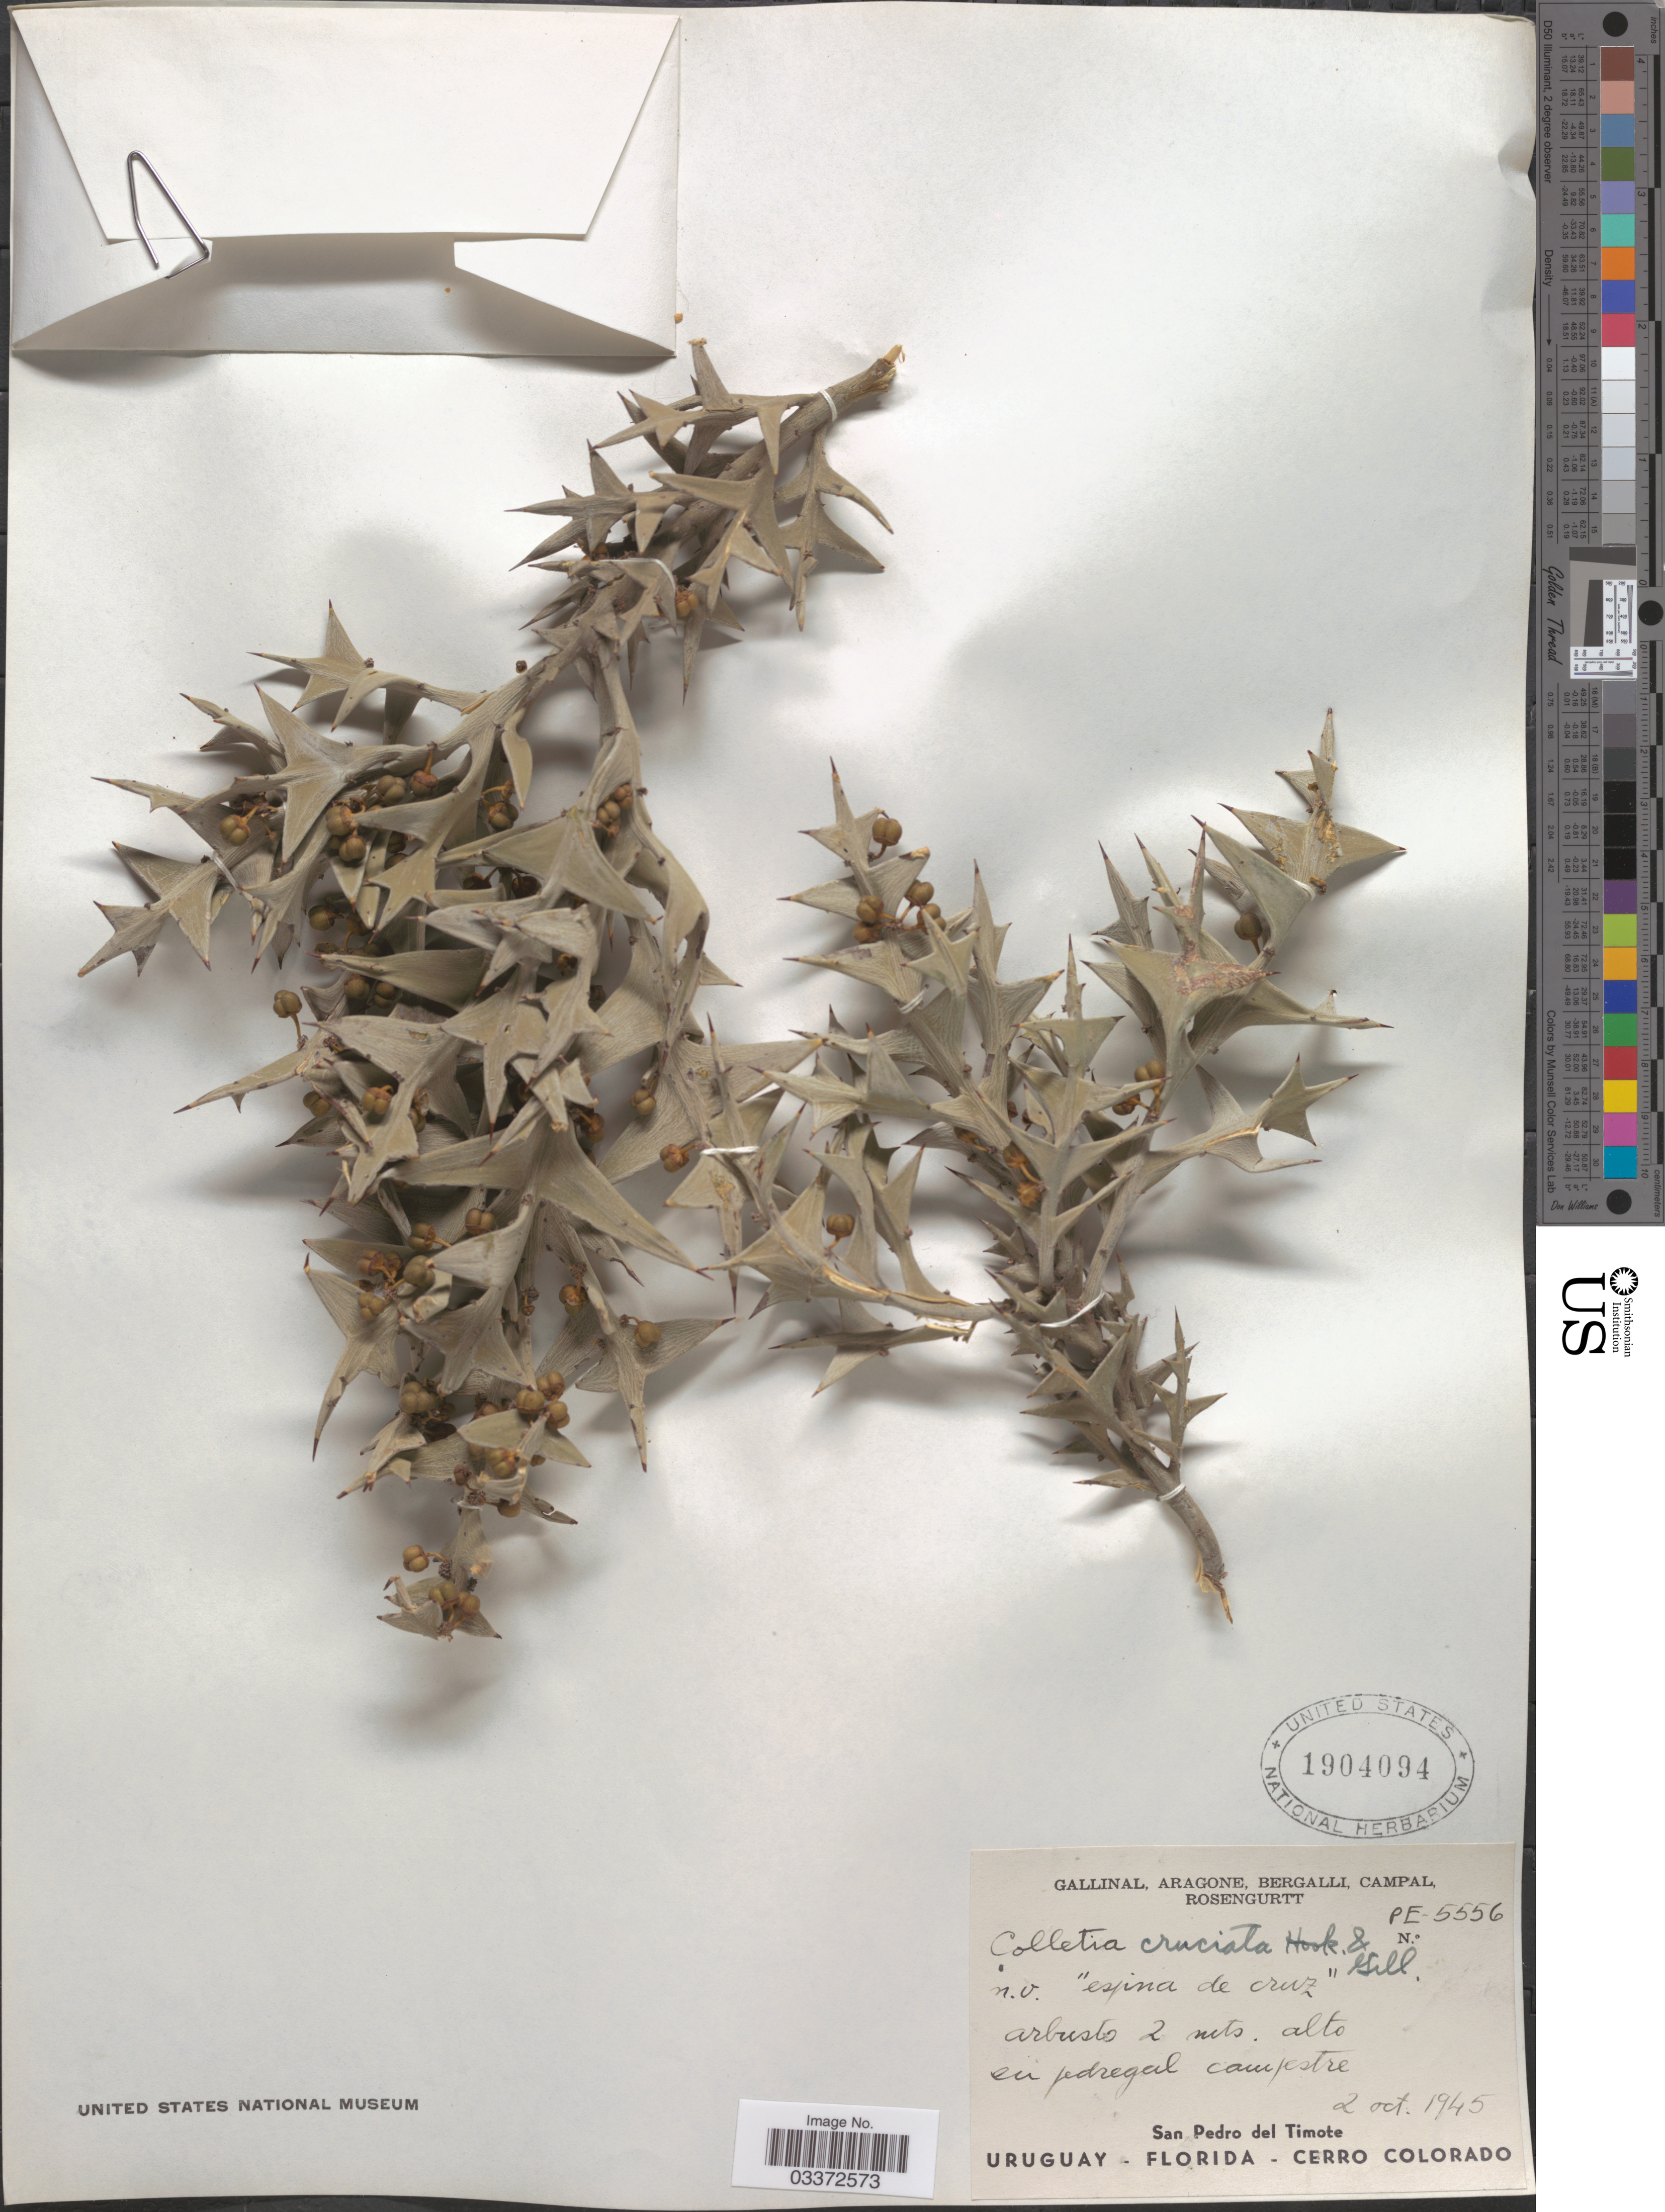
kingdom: Plantae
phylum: Tracheophyta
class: Magnoliopsida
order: Rosales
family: Rhamnaceae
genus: Colletia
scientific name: Colletia paradoxa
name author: (Spreng.) Escal.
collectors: -. Gallinal, -- Aragone, -- Bergalli, -- Campal & Rosengurtt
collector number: PE-5556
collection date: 1945-10-02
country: Uruguay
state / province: Florida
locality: San Pedro del Timote. Cerro Colorado.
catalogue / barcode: US 1904094